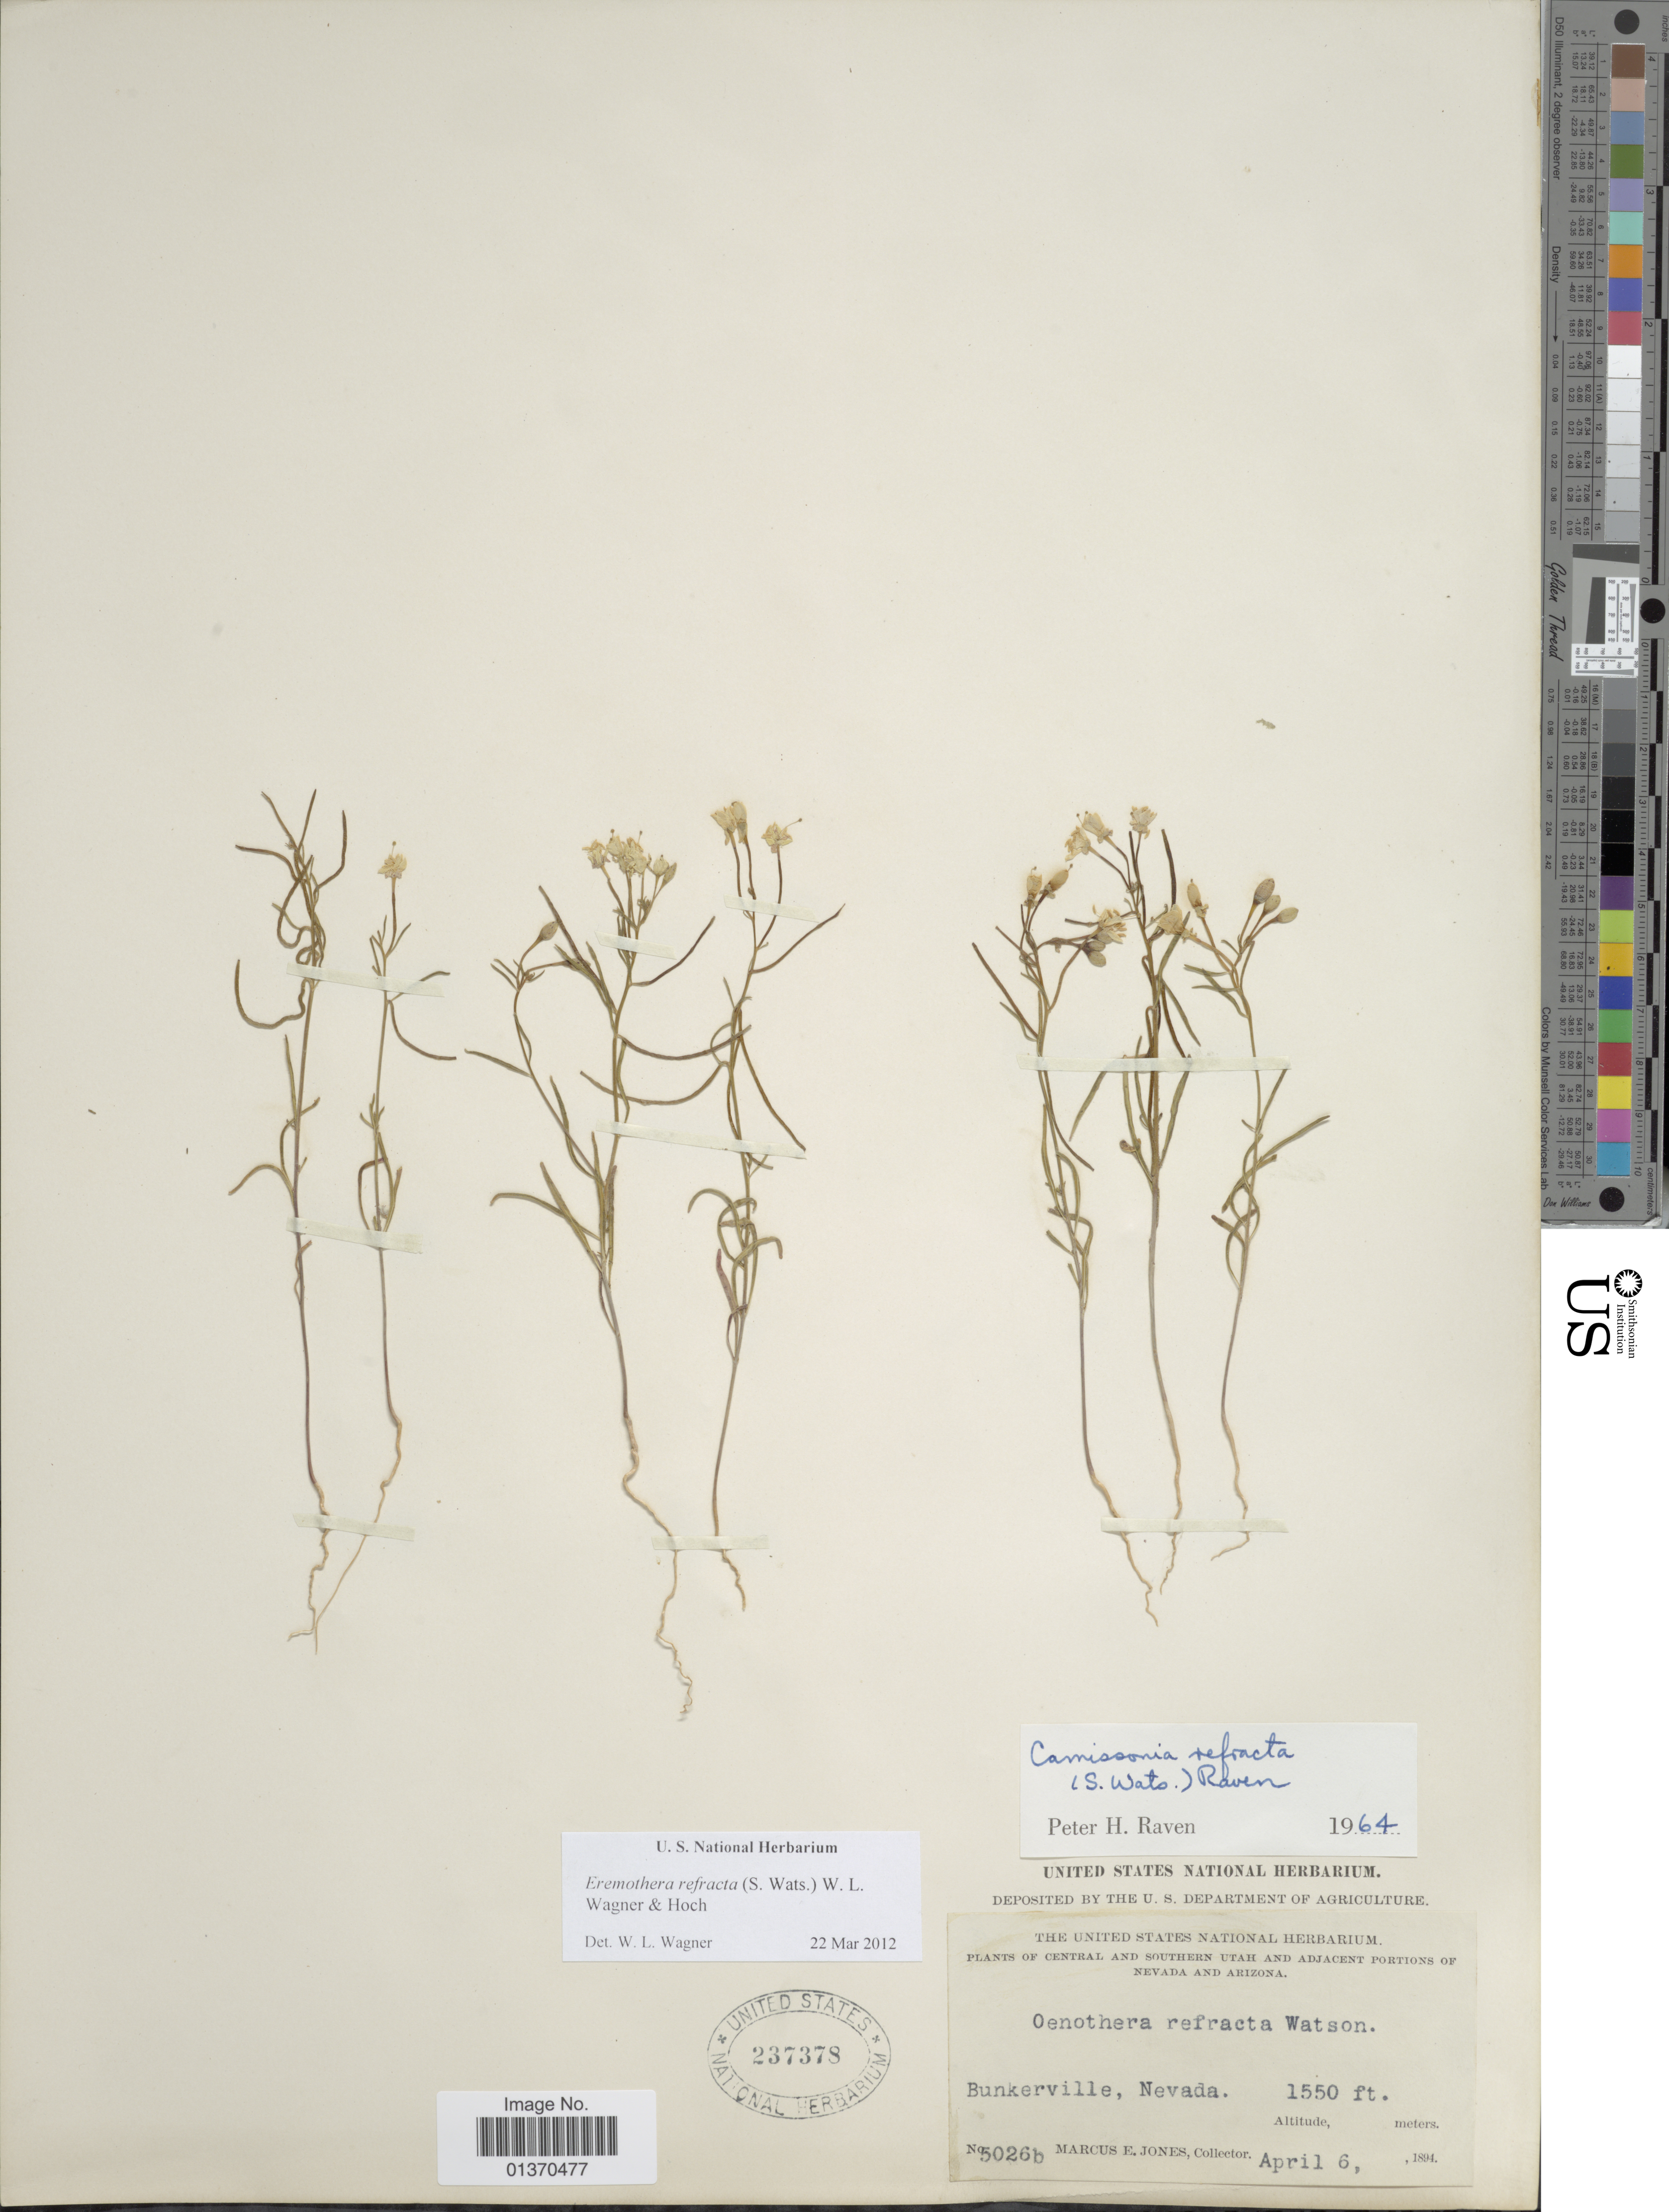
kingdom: Plantae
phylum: Tracheophyta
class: Magnoliopsida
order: Myrtales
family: Onagraceae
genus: Eremothera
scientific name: Eremothera refracta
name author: (S. Watson) W.L. Wagner & Hoch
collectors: M. E. Jones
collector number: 5026b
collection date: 1894-04-06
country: United States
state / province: Nevada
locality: Central and Southern Utah and adjacent portions of Nevada and Arizona, Bunkerville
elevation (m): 472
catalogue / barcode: US 237378